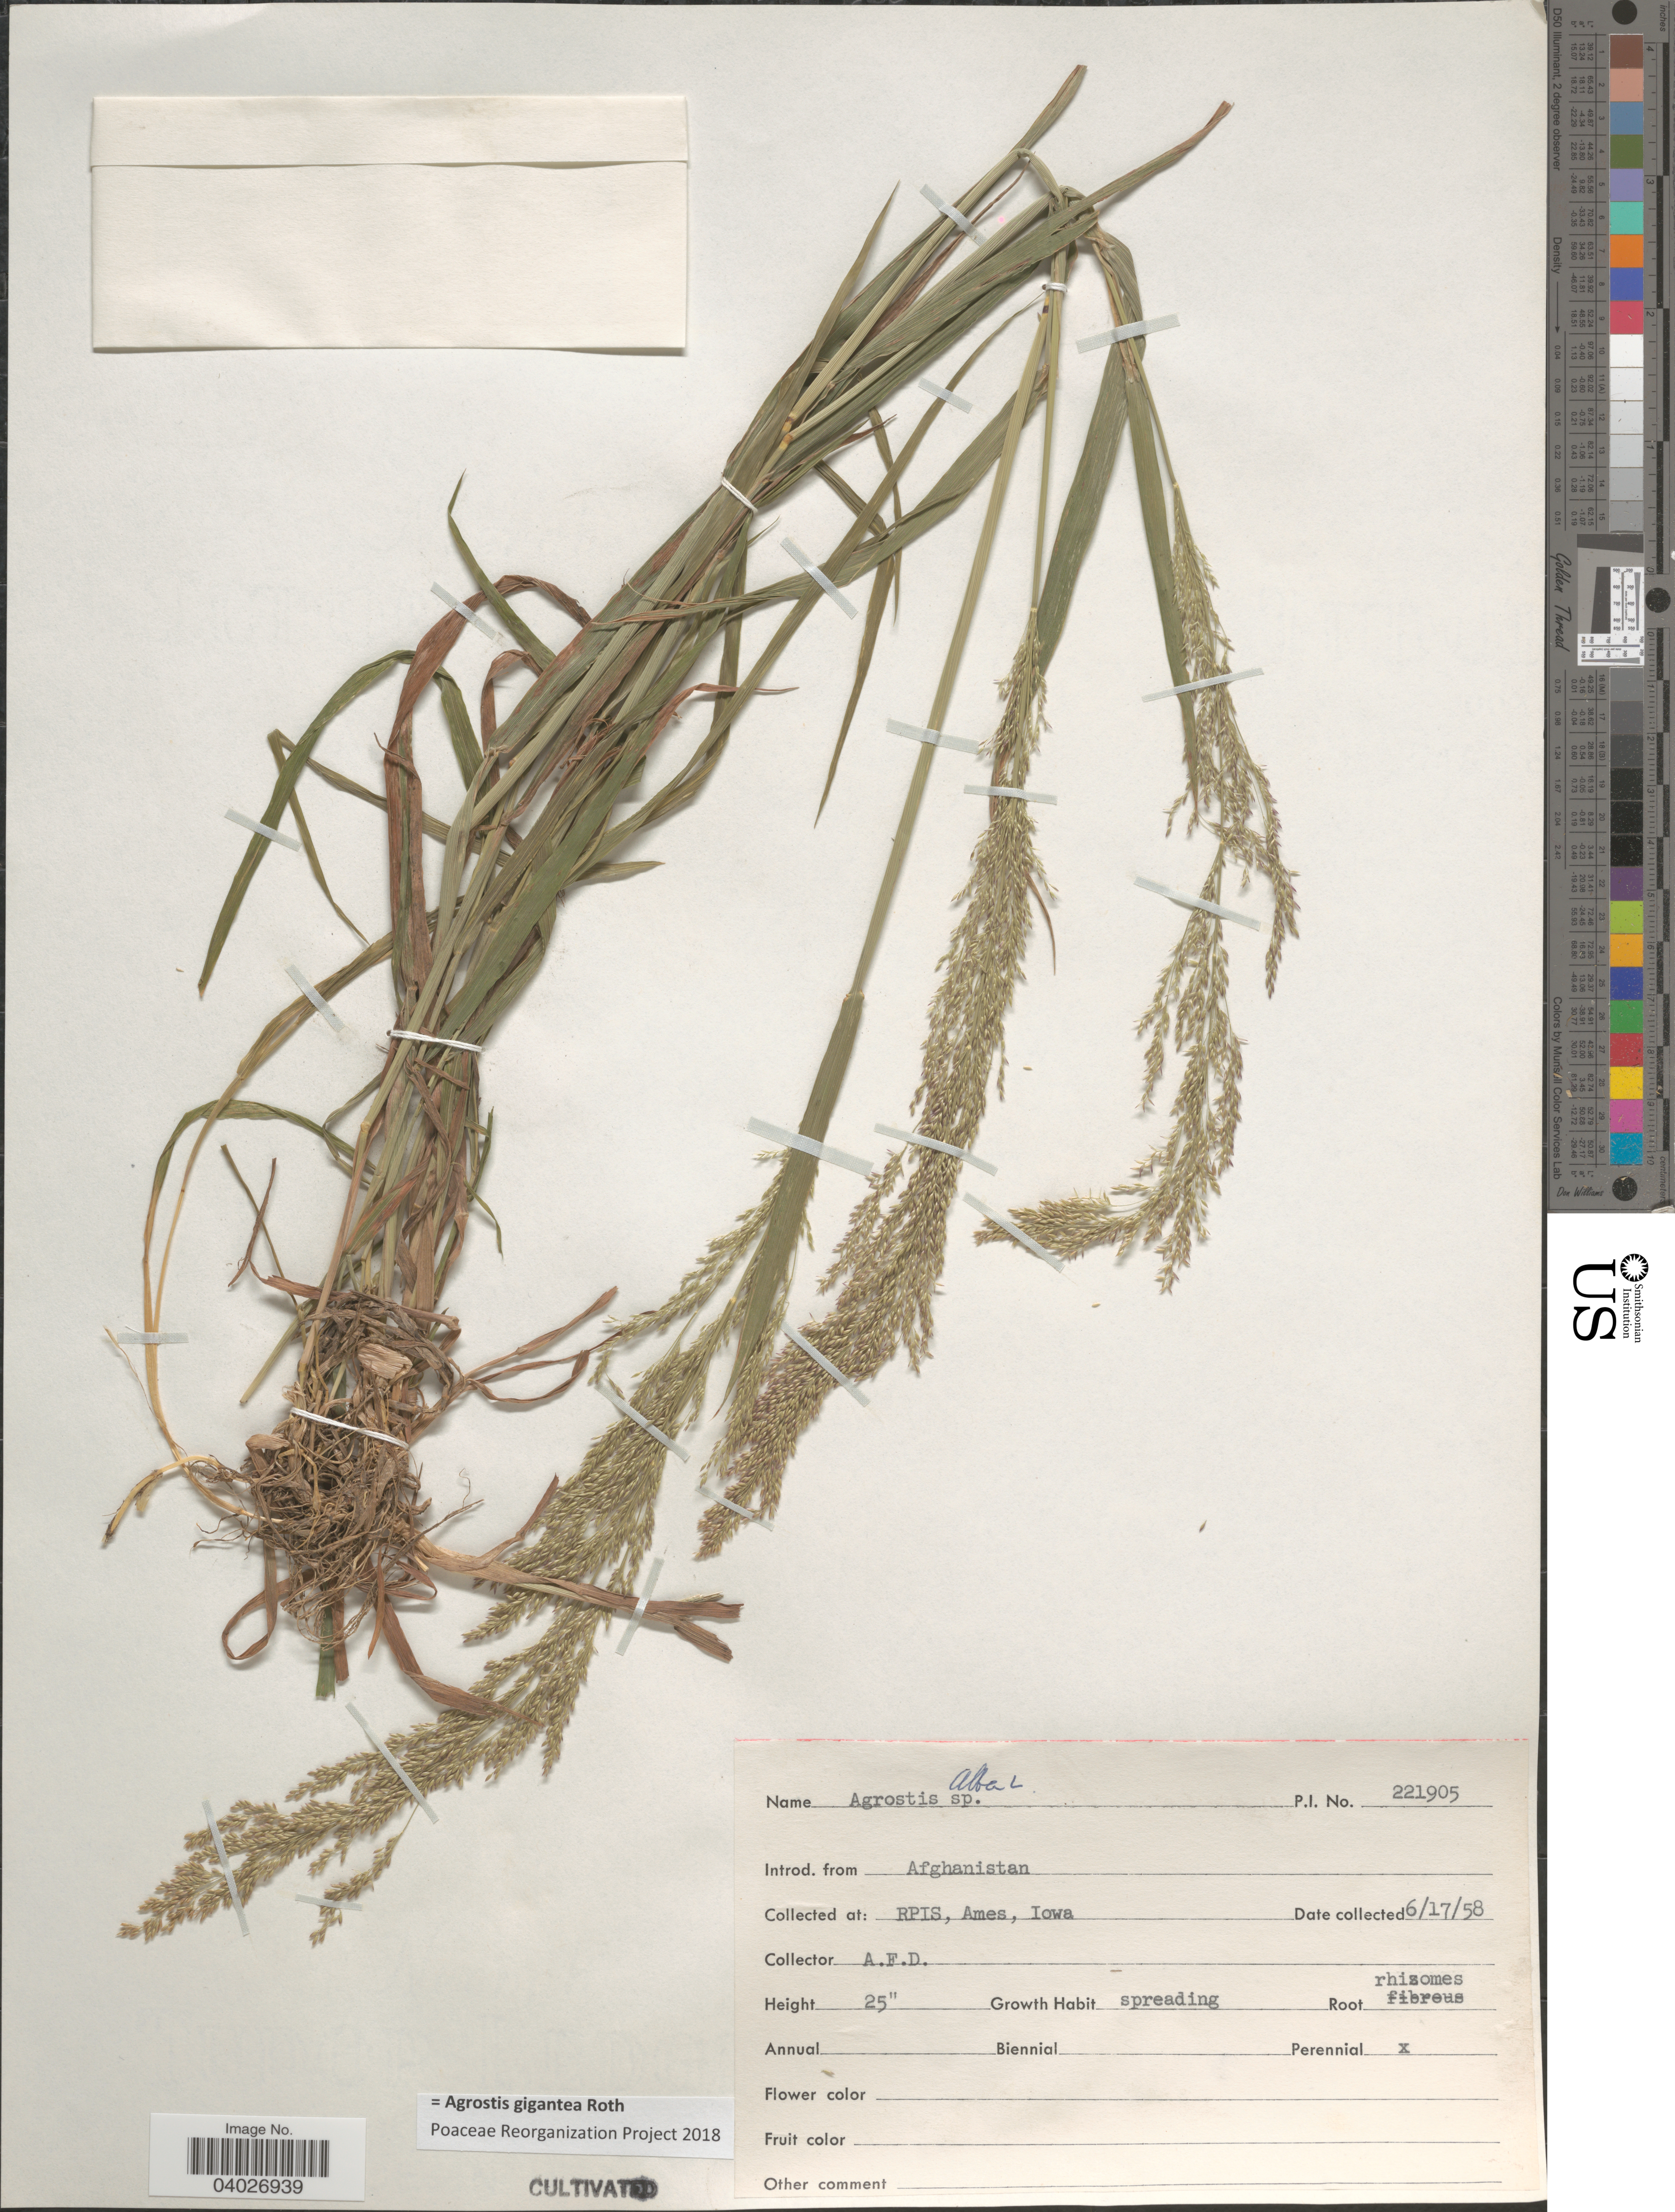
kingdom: Plantae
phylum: Tracheophyta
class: Liliopsida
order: Poales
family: Poaceae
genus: Agrostis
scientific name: Agrostis gigantea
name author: Roth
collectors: A. D.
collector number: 221905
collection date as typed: Transcribed d/m/y: 17/6/58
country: United States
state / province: Iowa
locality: RPIS, Ames.